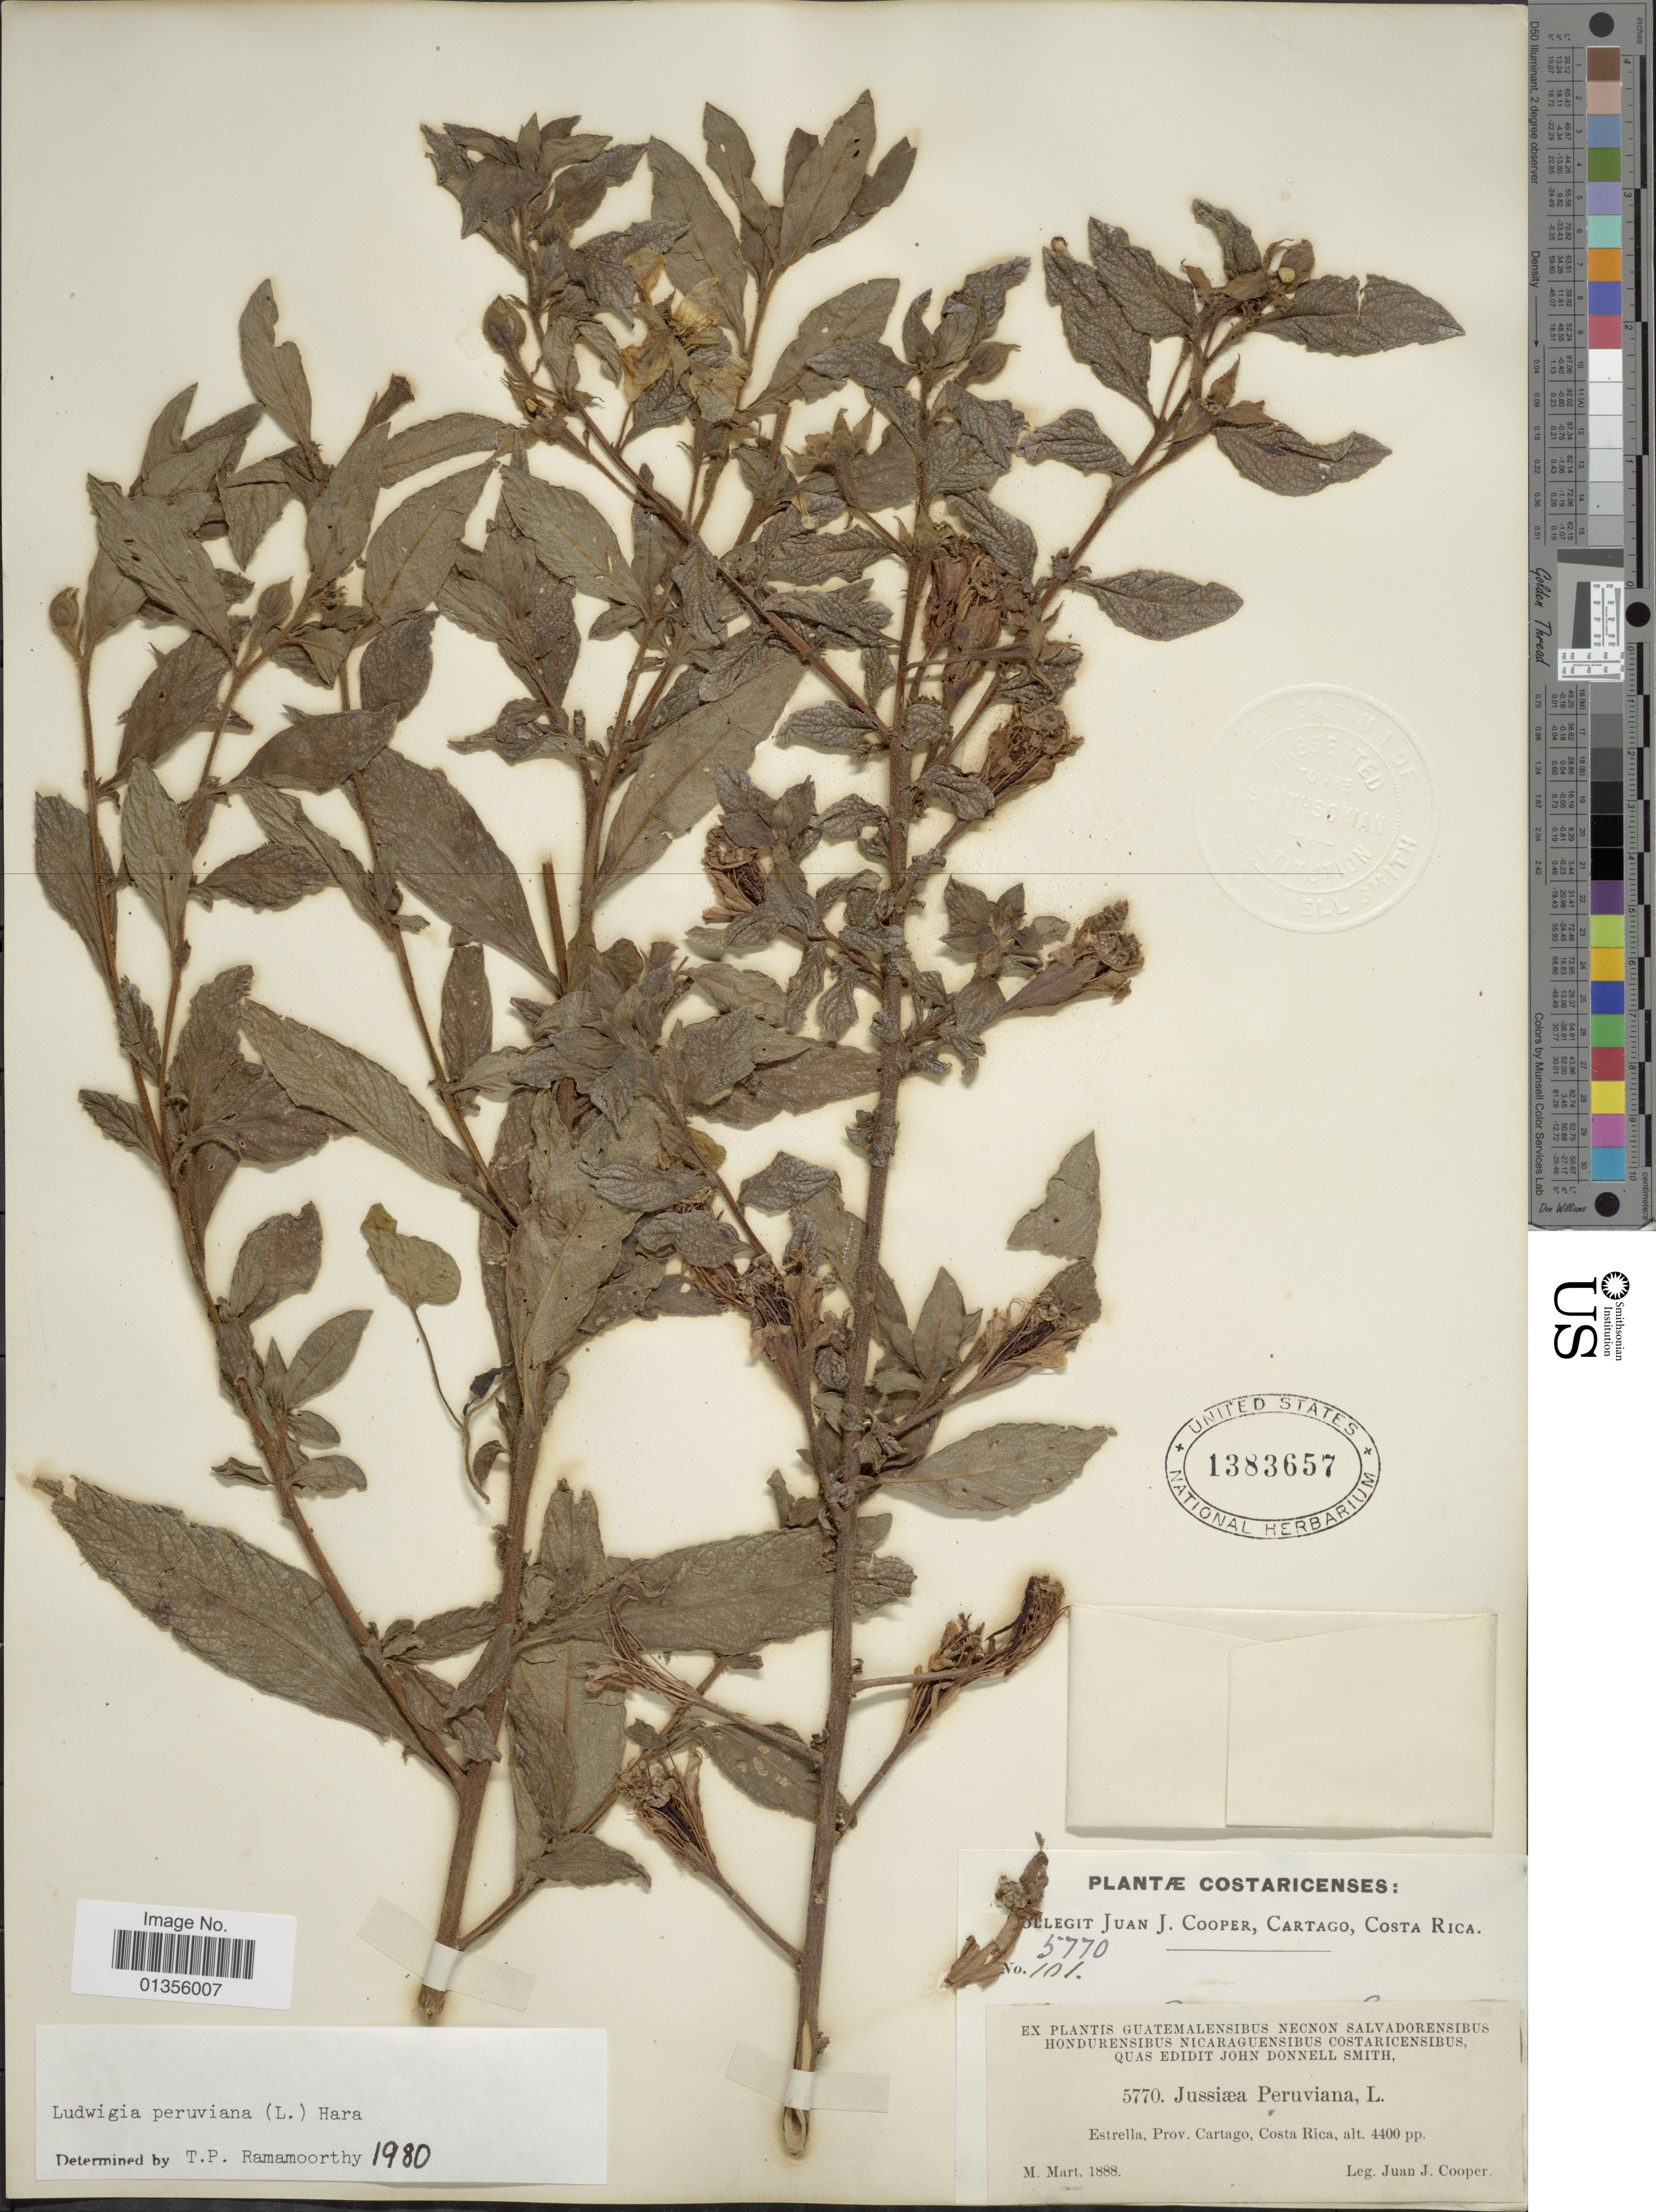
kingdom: Plantae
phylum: Tracheophyta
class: Magnoliopsida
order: Myrtales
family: Onagraceae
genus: Ludwigia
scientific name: Ludwigia peruviana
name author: (L.) H. Hara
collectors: J. J. Cooper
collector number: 5770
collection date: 1888-03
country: Costa Rica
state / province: Cartago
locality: Estrella, Prov. Cartago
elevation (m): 1341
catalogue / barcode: US 1383657